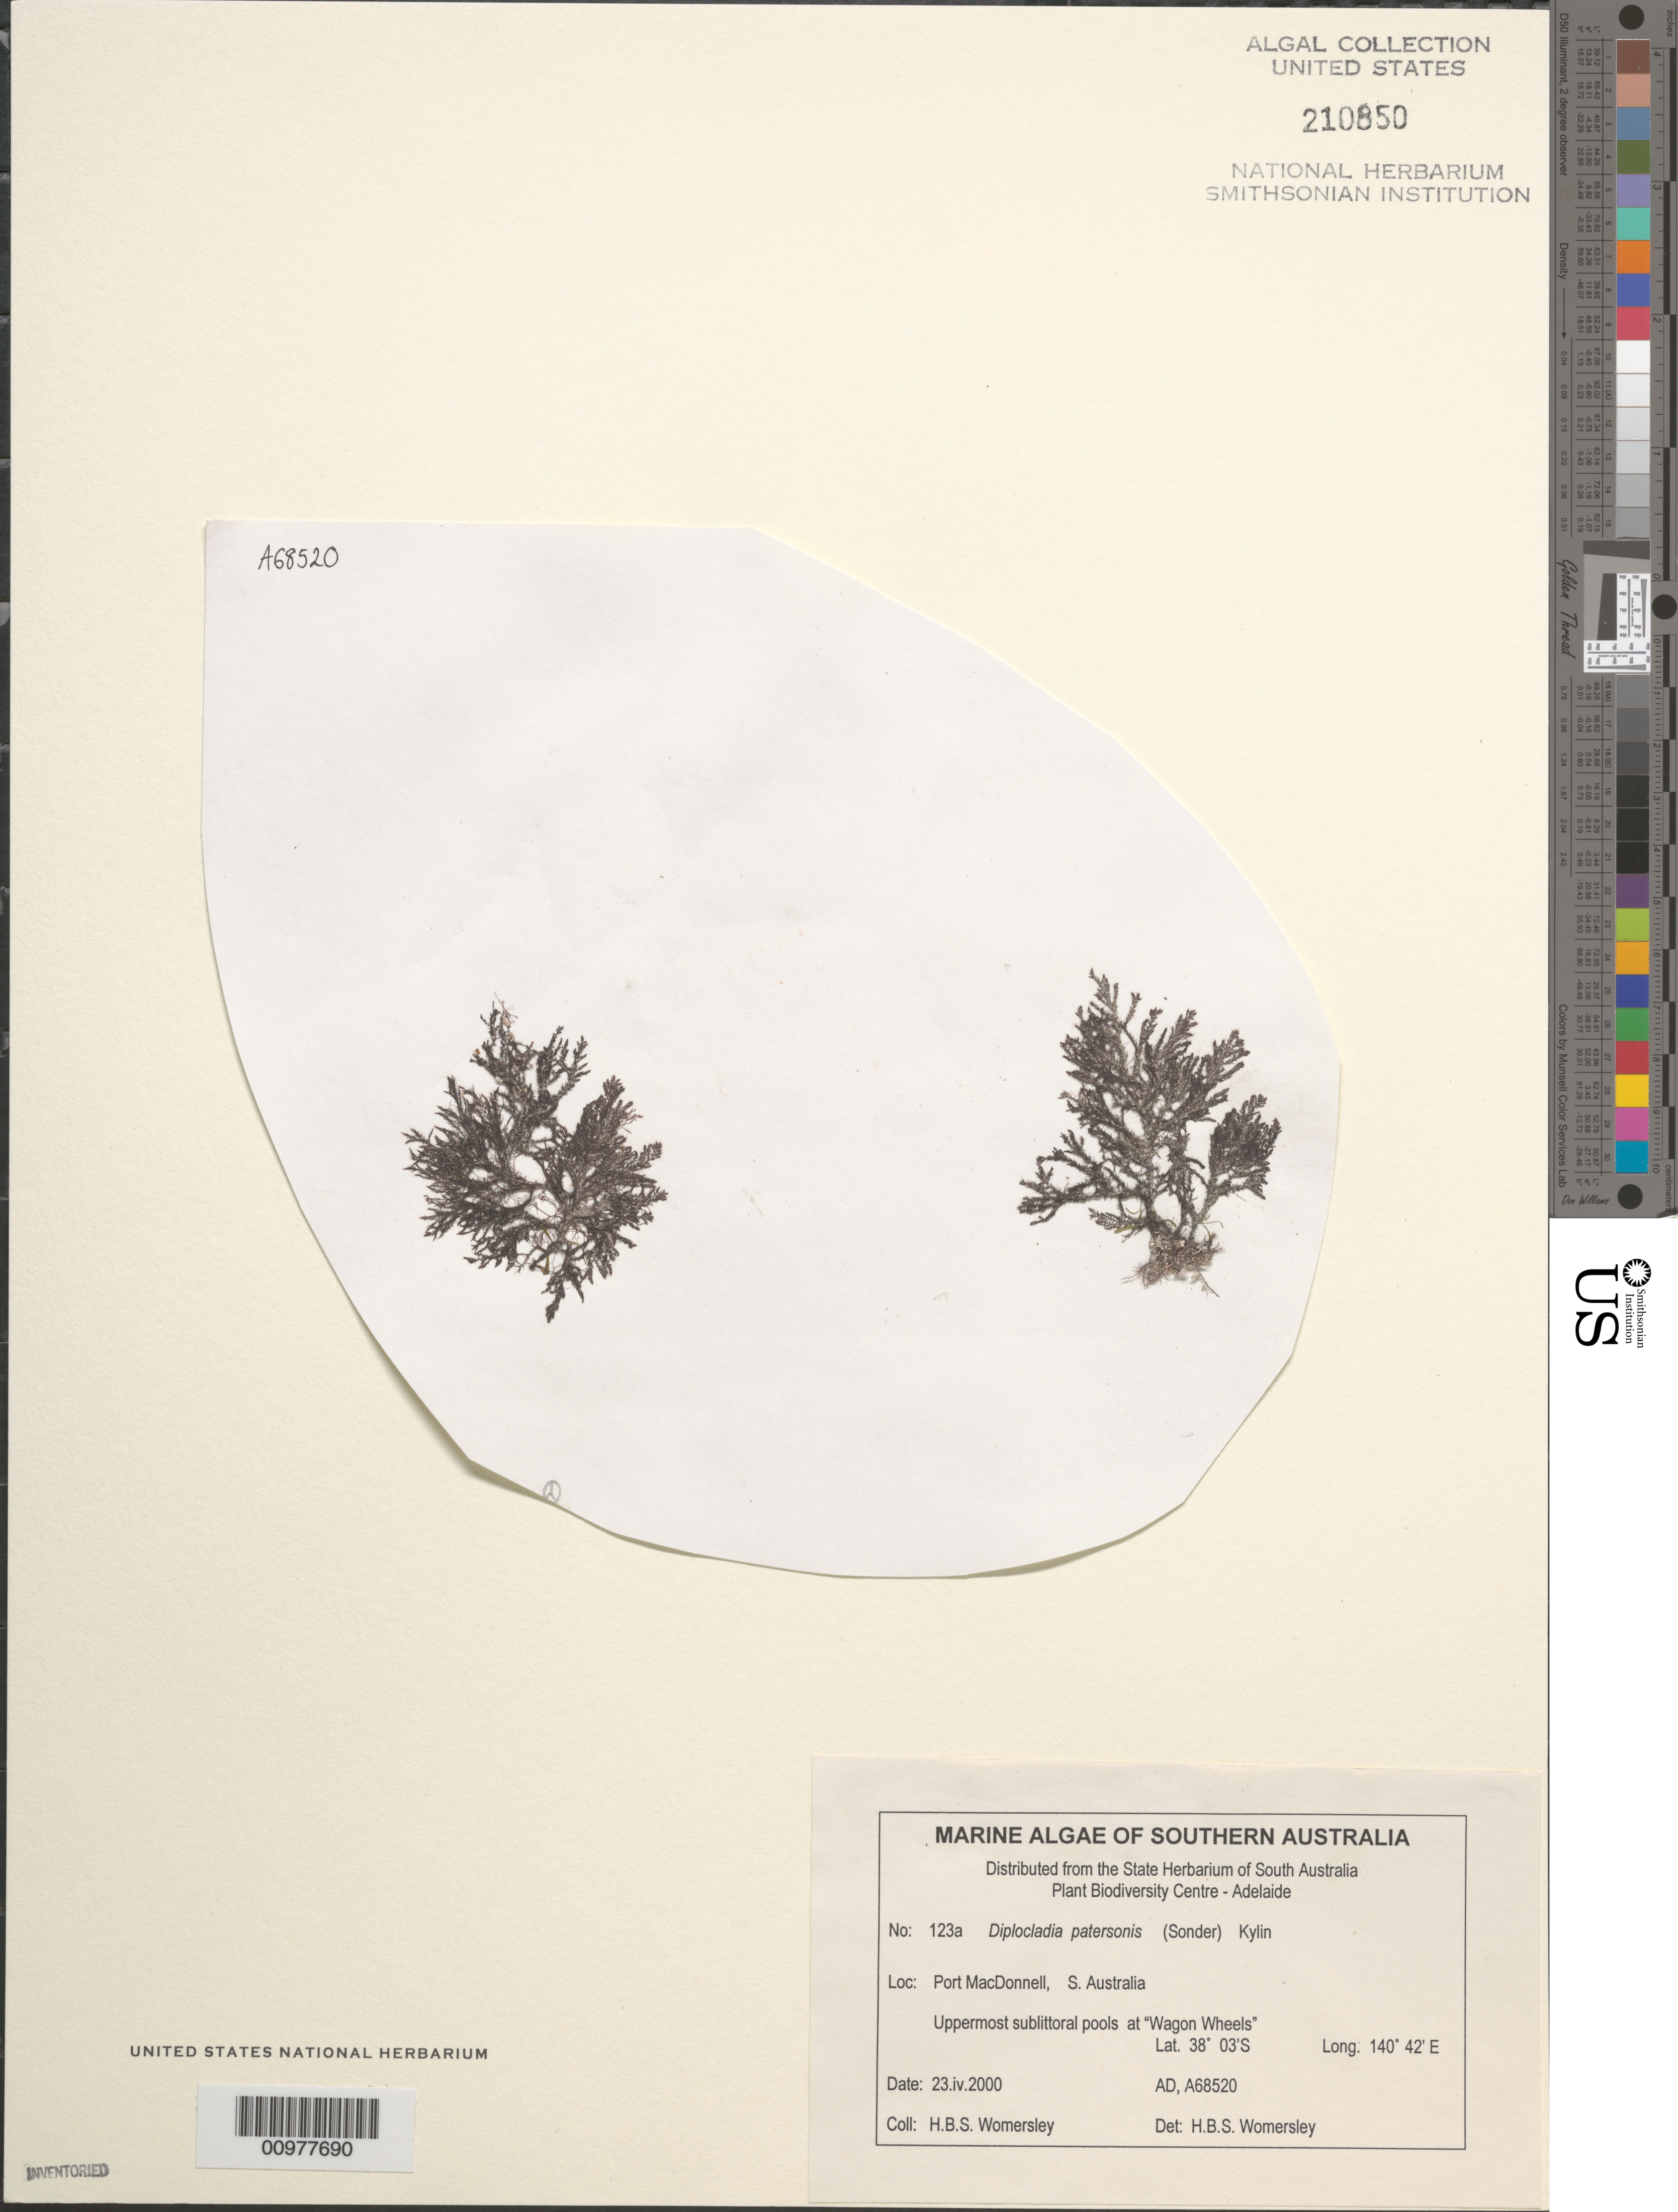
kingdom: Plantae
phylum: Rhodophyta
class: Florideophyceae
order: Ceramiales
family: Rhodomelaceae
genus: Vertebrata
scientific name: Vertebrata reptabunda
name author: (Suhr) Diaz-Tapia & Maggs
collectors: H. B. S. Womersley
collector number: AD A68520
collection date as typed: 23 Apr 2000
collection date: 2000-04-23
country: Australia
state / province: South Australia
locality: Port MacDonnell, uppermost sublittoral pools at Wagon Wheels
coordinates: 38 03'S, 140 42'E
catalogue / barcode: US 210850